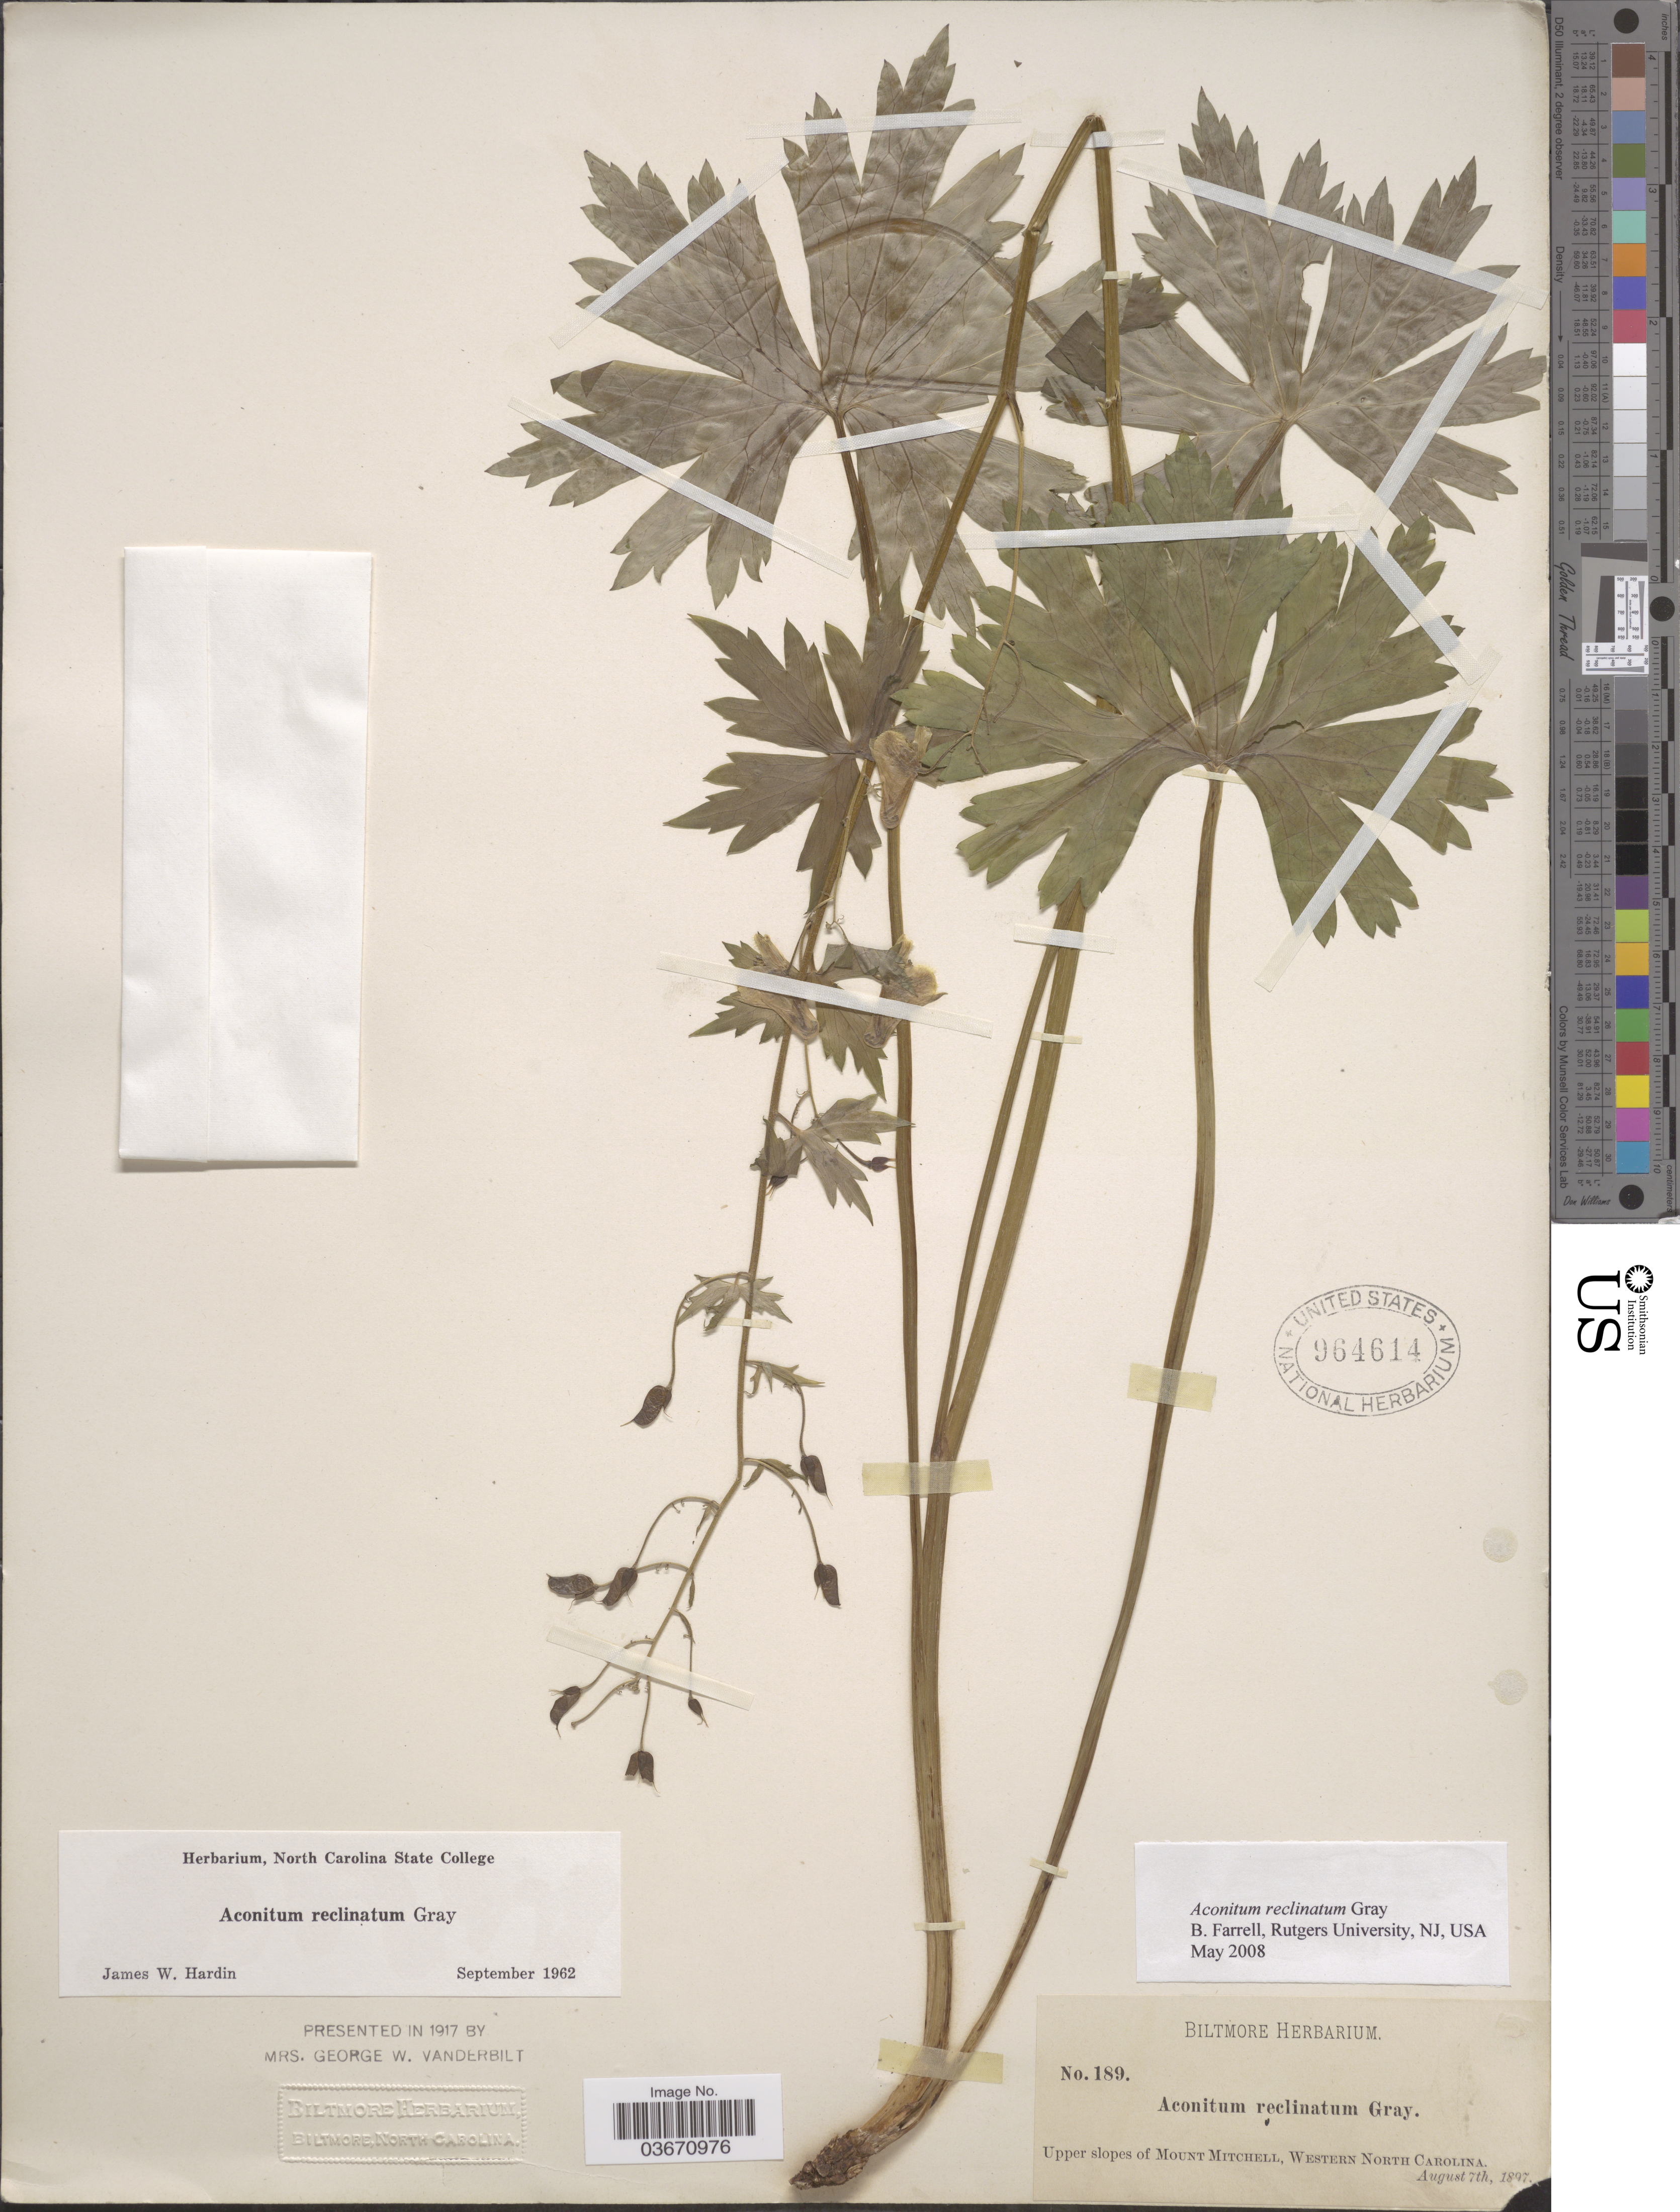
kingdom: Plantae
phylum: Tracheophyta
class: Magnoliopsida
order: Ranunculales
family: Ranunculaceae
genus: Aconitum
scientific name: Aconitum reclinatum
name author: A. Gray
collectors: ex herb. Biltmore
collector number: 189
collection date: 1897-08-07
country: United States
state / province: North Carolina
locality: Upper slopes of Mount Mitchell, Western North Carolina.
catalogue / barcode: US 964614